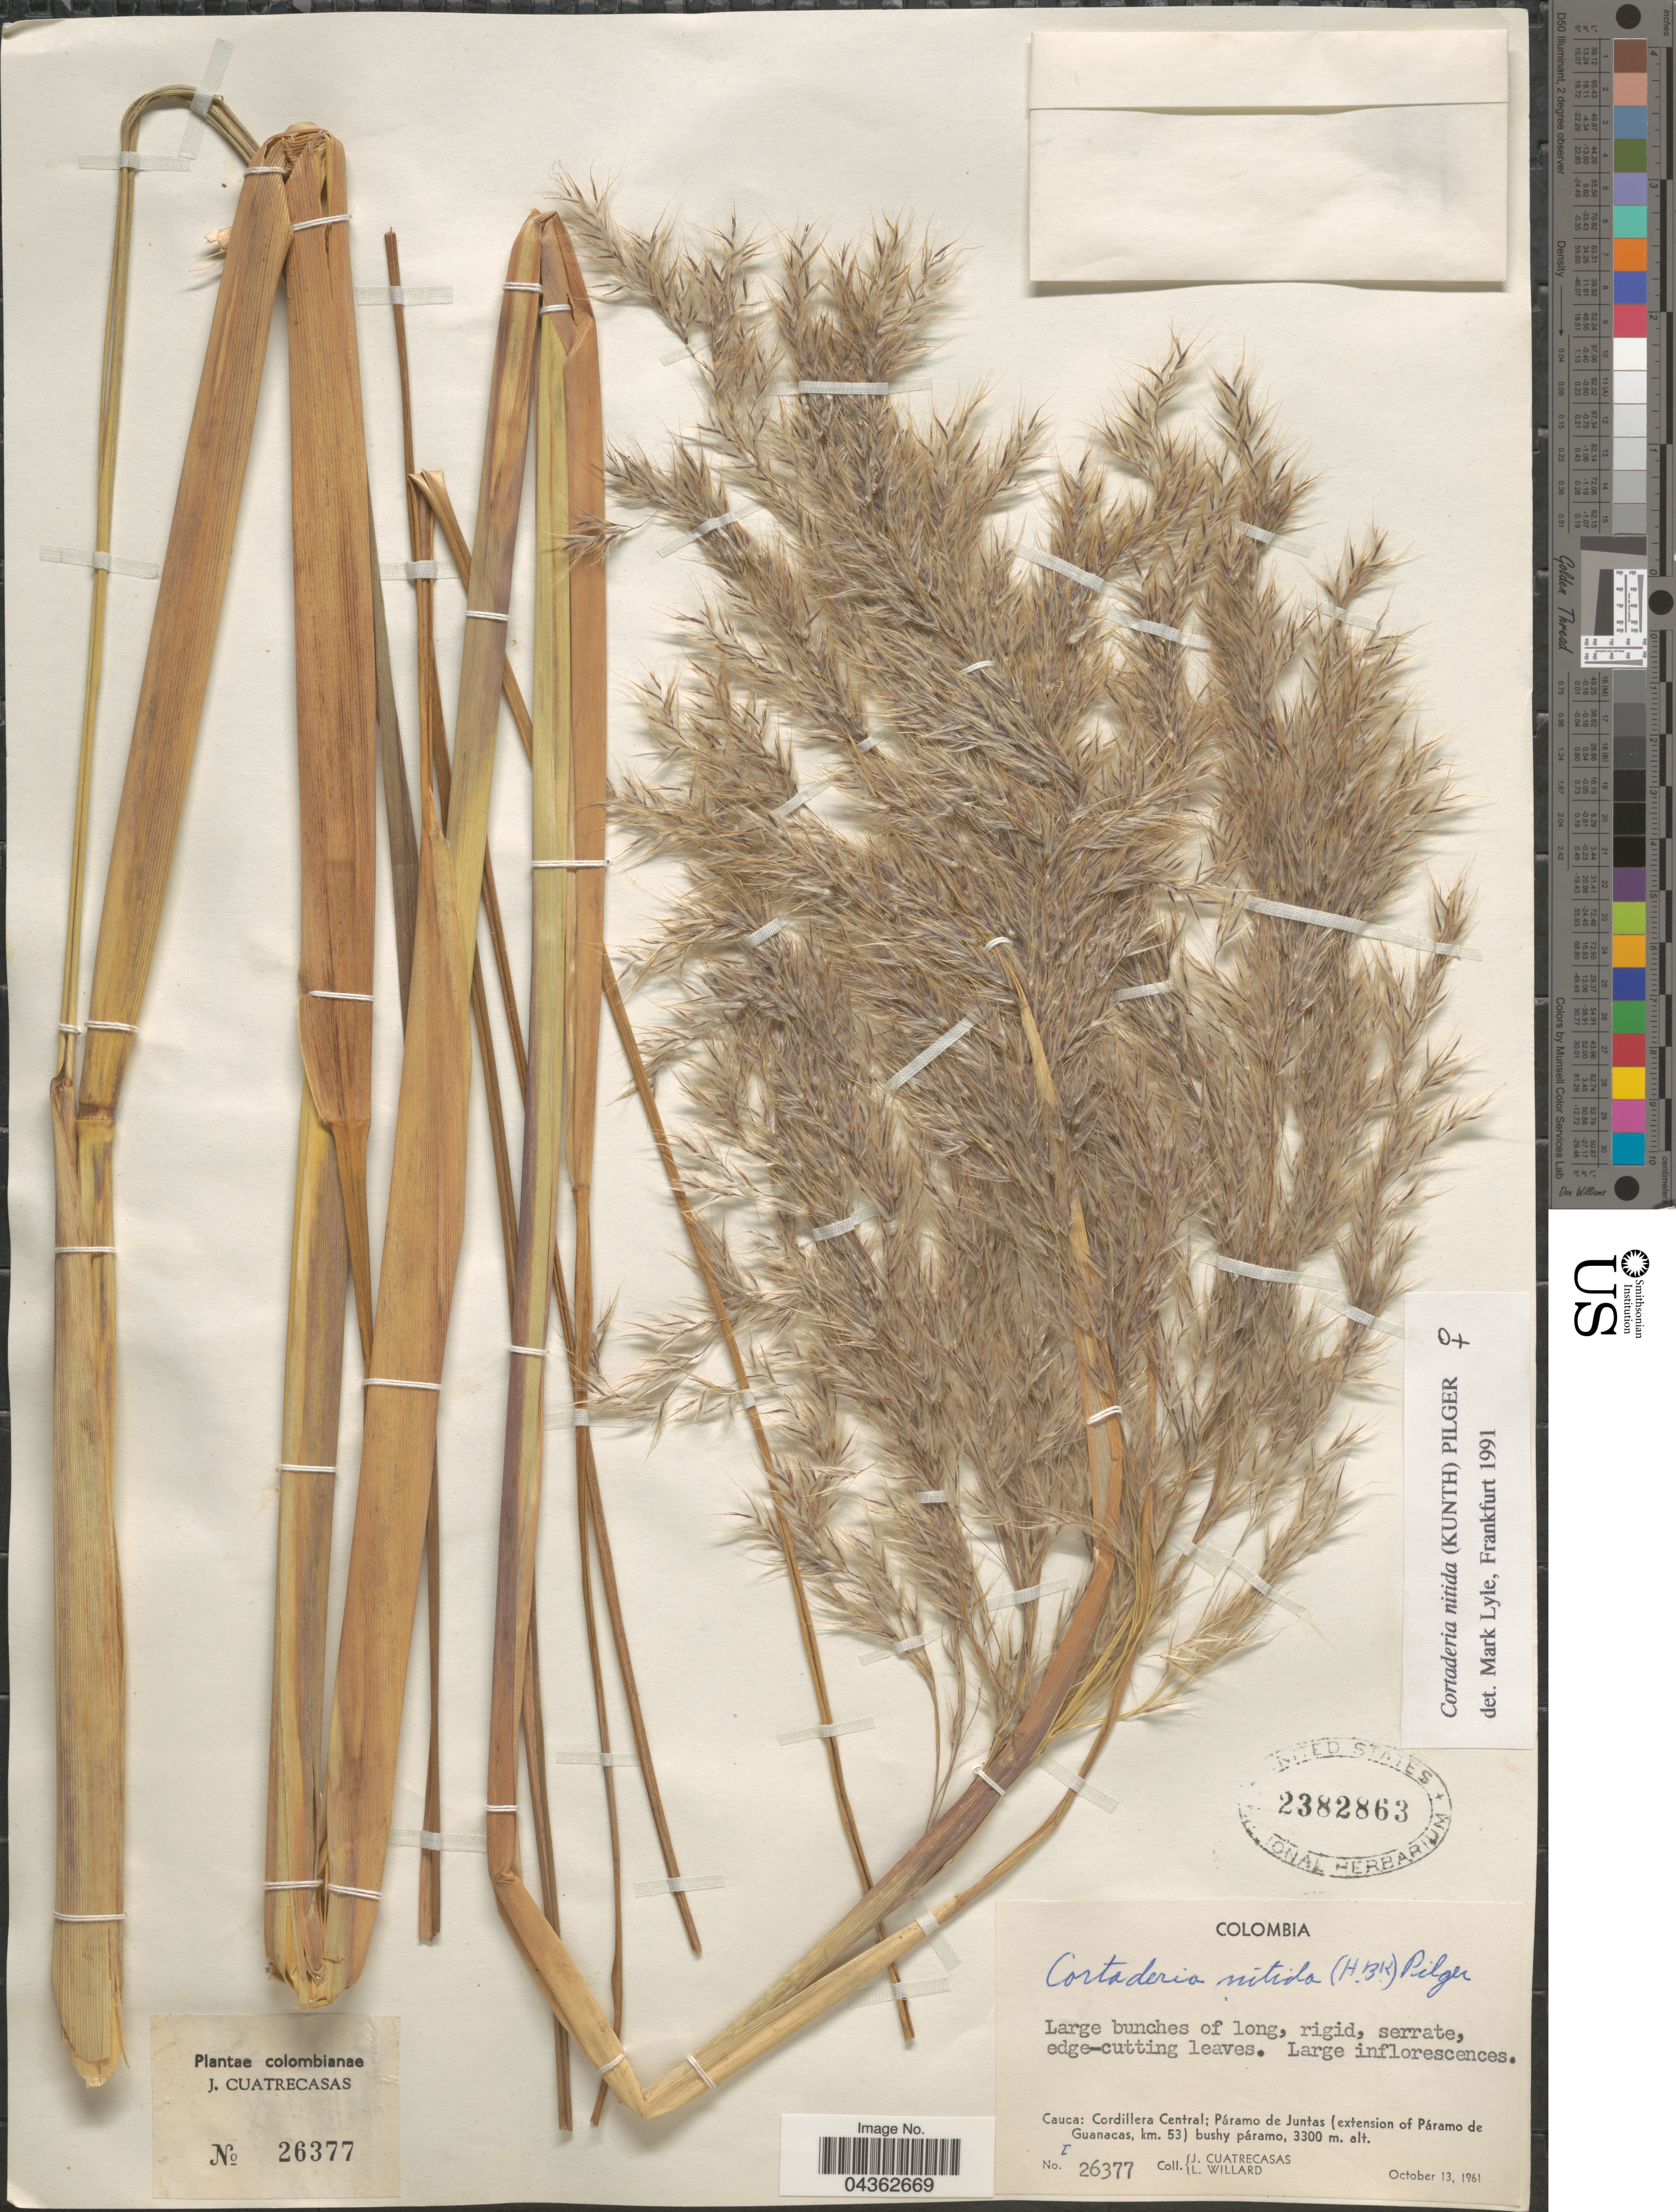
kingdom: Plantae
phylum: Tracheophyta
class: Liliopsida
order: Poales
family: Poaceae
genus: Cortaderia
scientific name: Cortaderia nitida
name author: (Kunth) Pilg.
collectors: J. Cuatrecasas & L. Willard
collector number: I26377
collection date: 1961-10-13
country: Colombia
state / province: Cauca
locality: Cordillera Central: Páramo de Juntas (extension of Páramo de Guanacas, km. 53).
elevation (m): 3300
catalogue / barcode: US 2382863